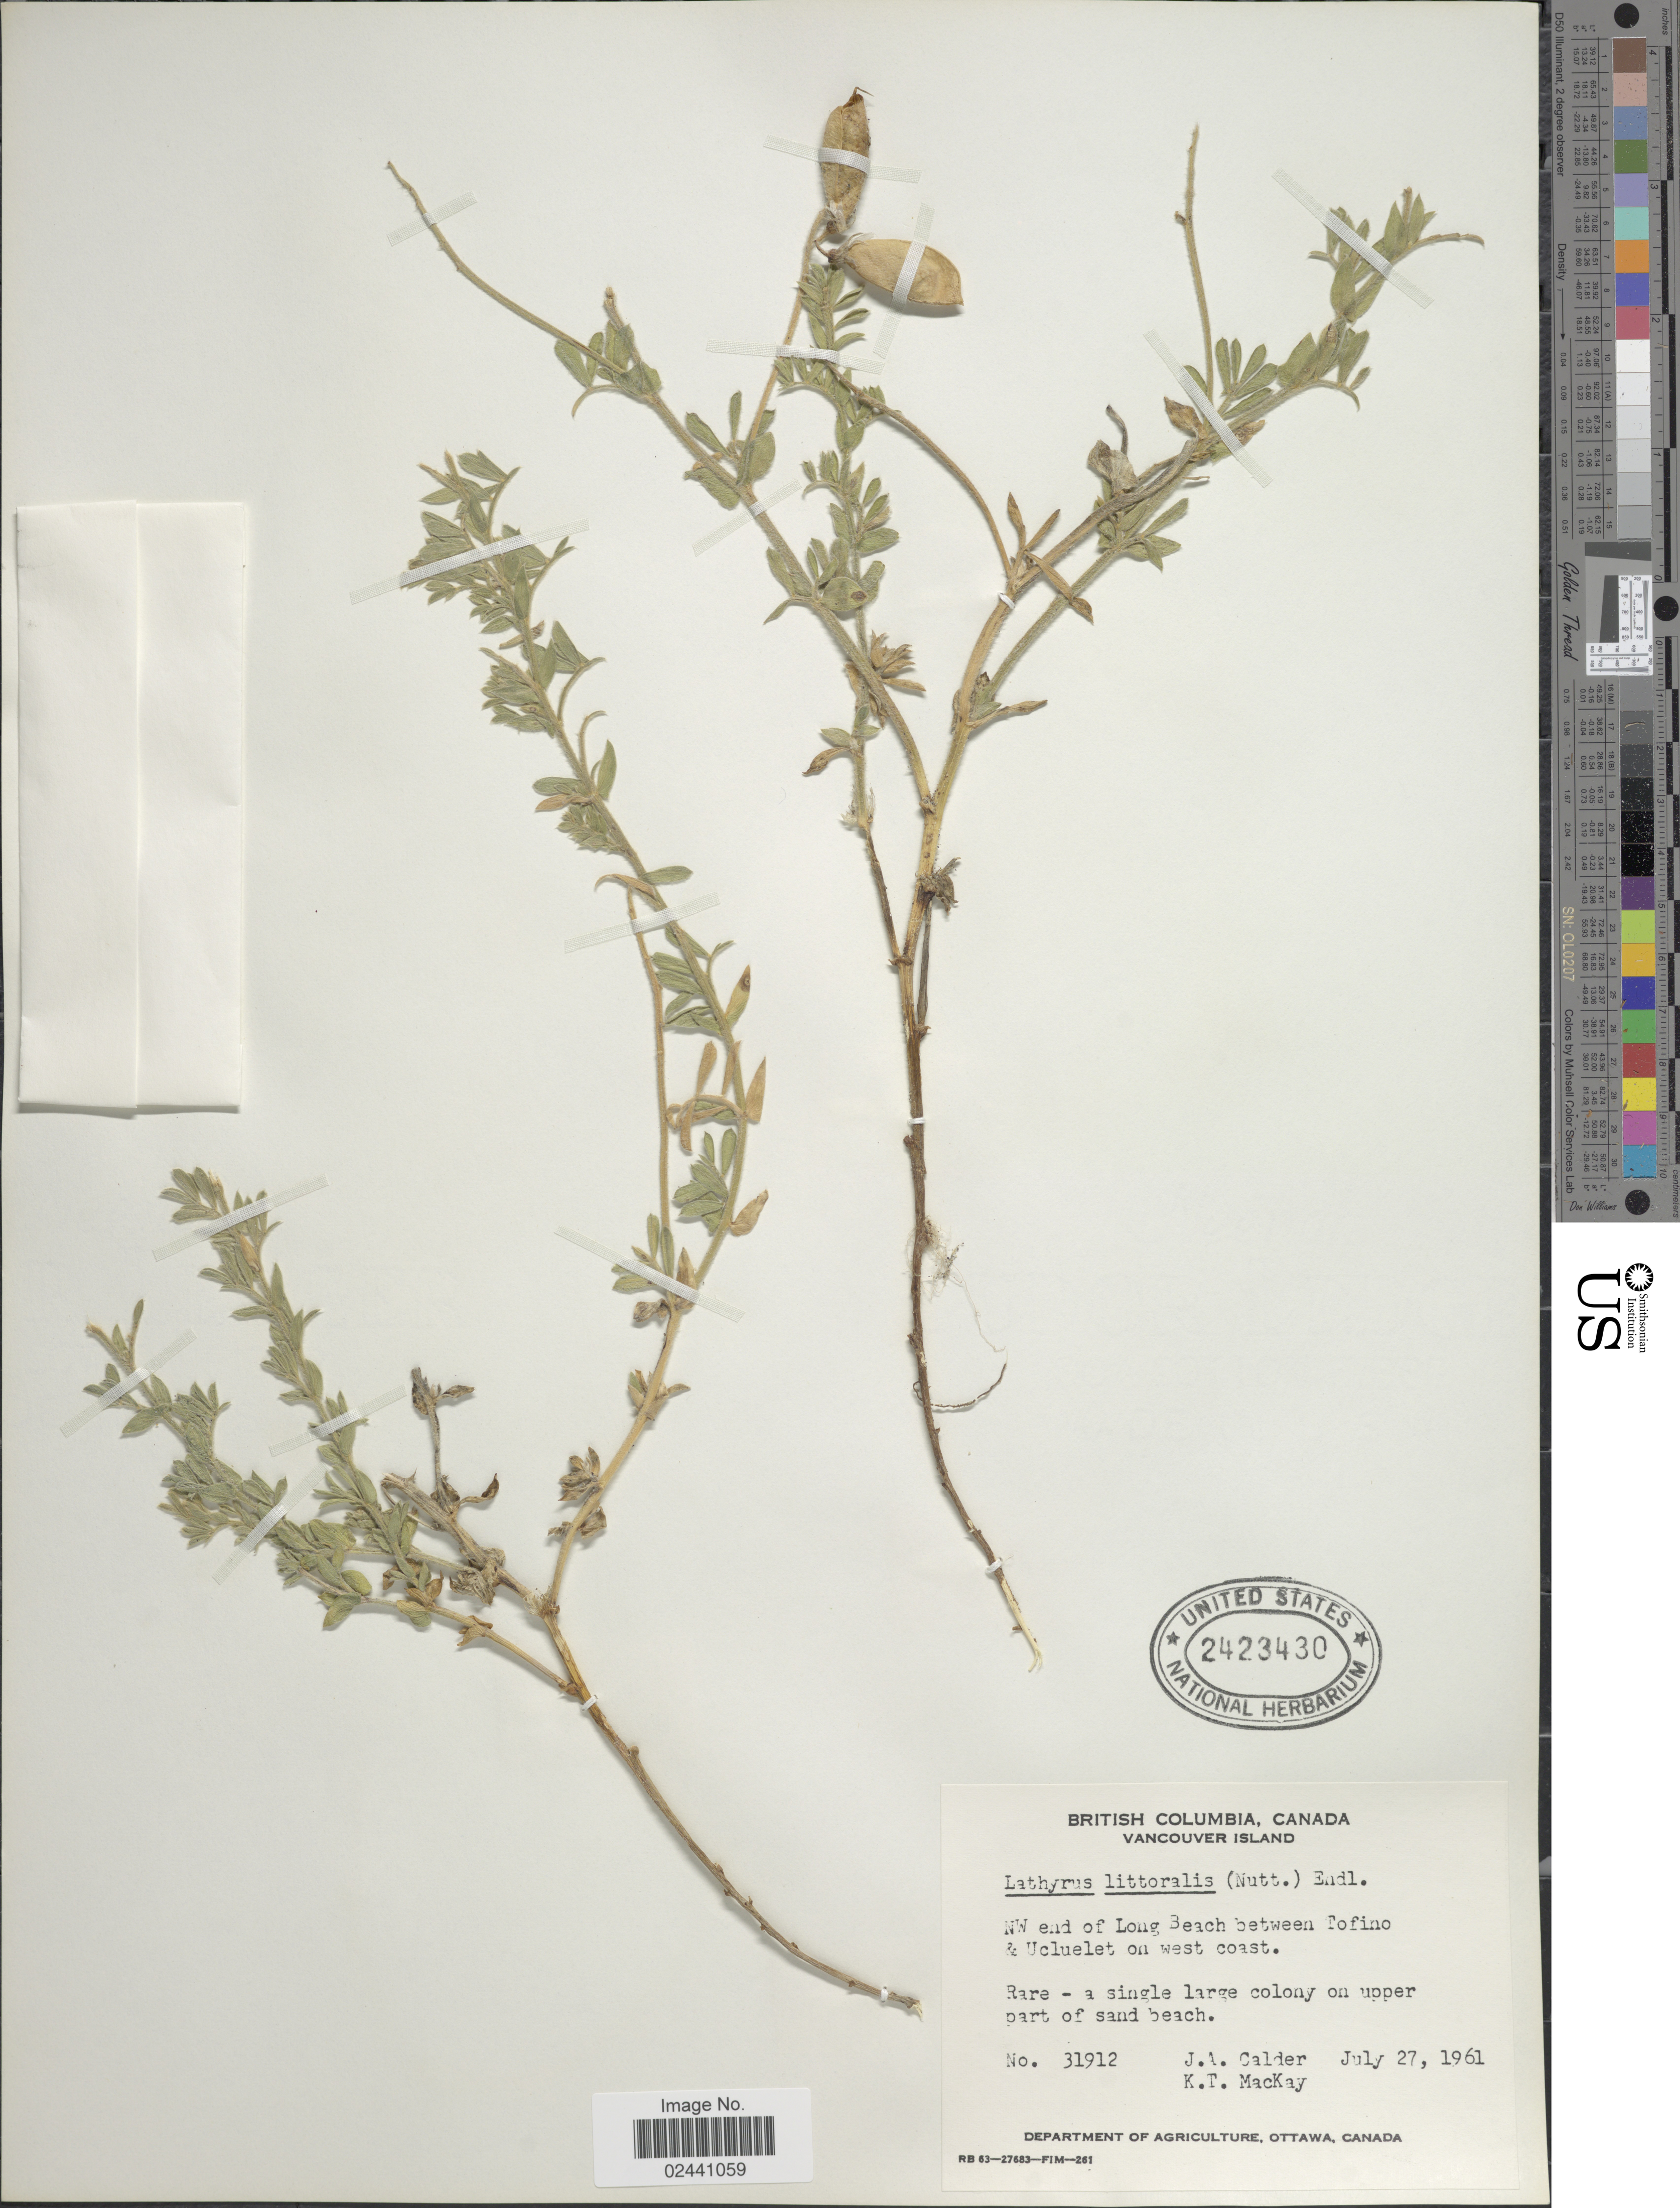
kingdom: Plantae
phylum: Tracheophyta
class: Magnoliopsida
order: Fabales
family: Fabaceae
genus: Lathyrus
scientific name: Lathyrus littoralis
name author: (Torr. & A. Gray) Walp.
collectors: J. A. Calder & K. T. Mackay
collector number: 31912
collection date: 1961-07-27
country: Canada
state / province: British Columbia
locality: Vancouver Island. NW end of Long Beach between Tofino & Ucluelet on west coast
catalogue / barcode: US 2423430